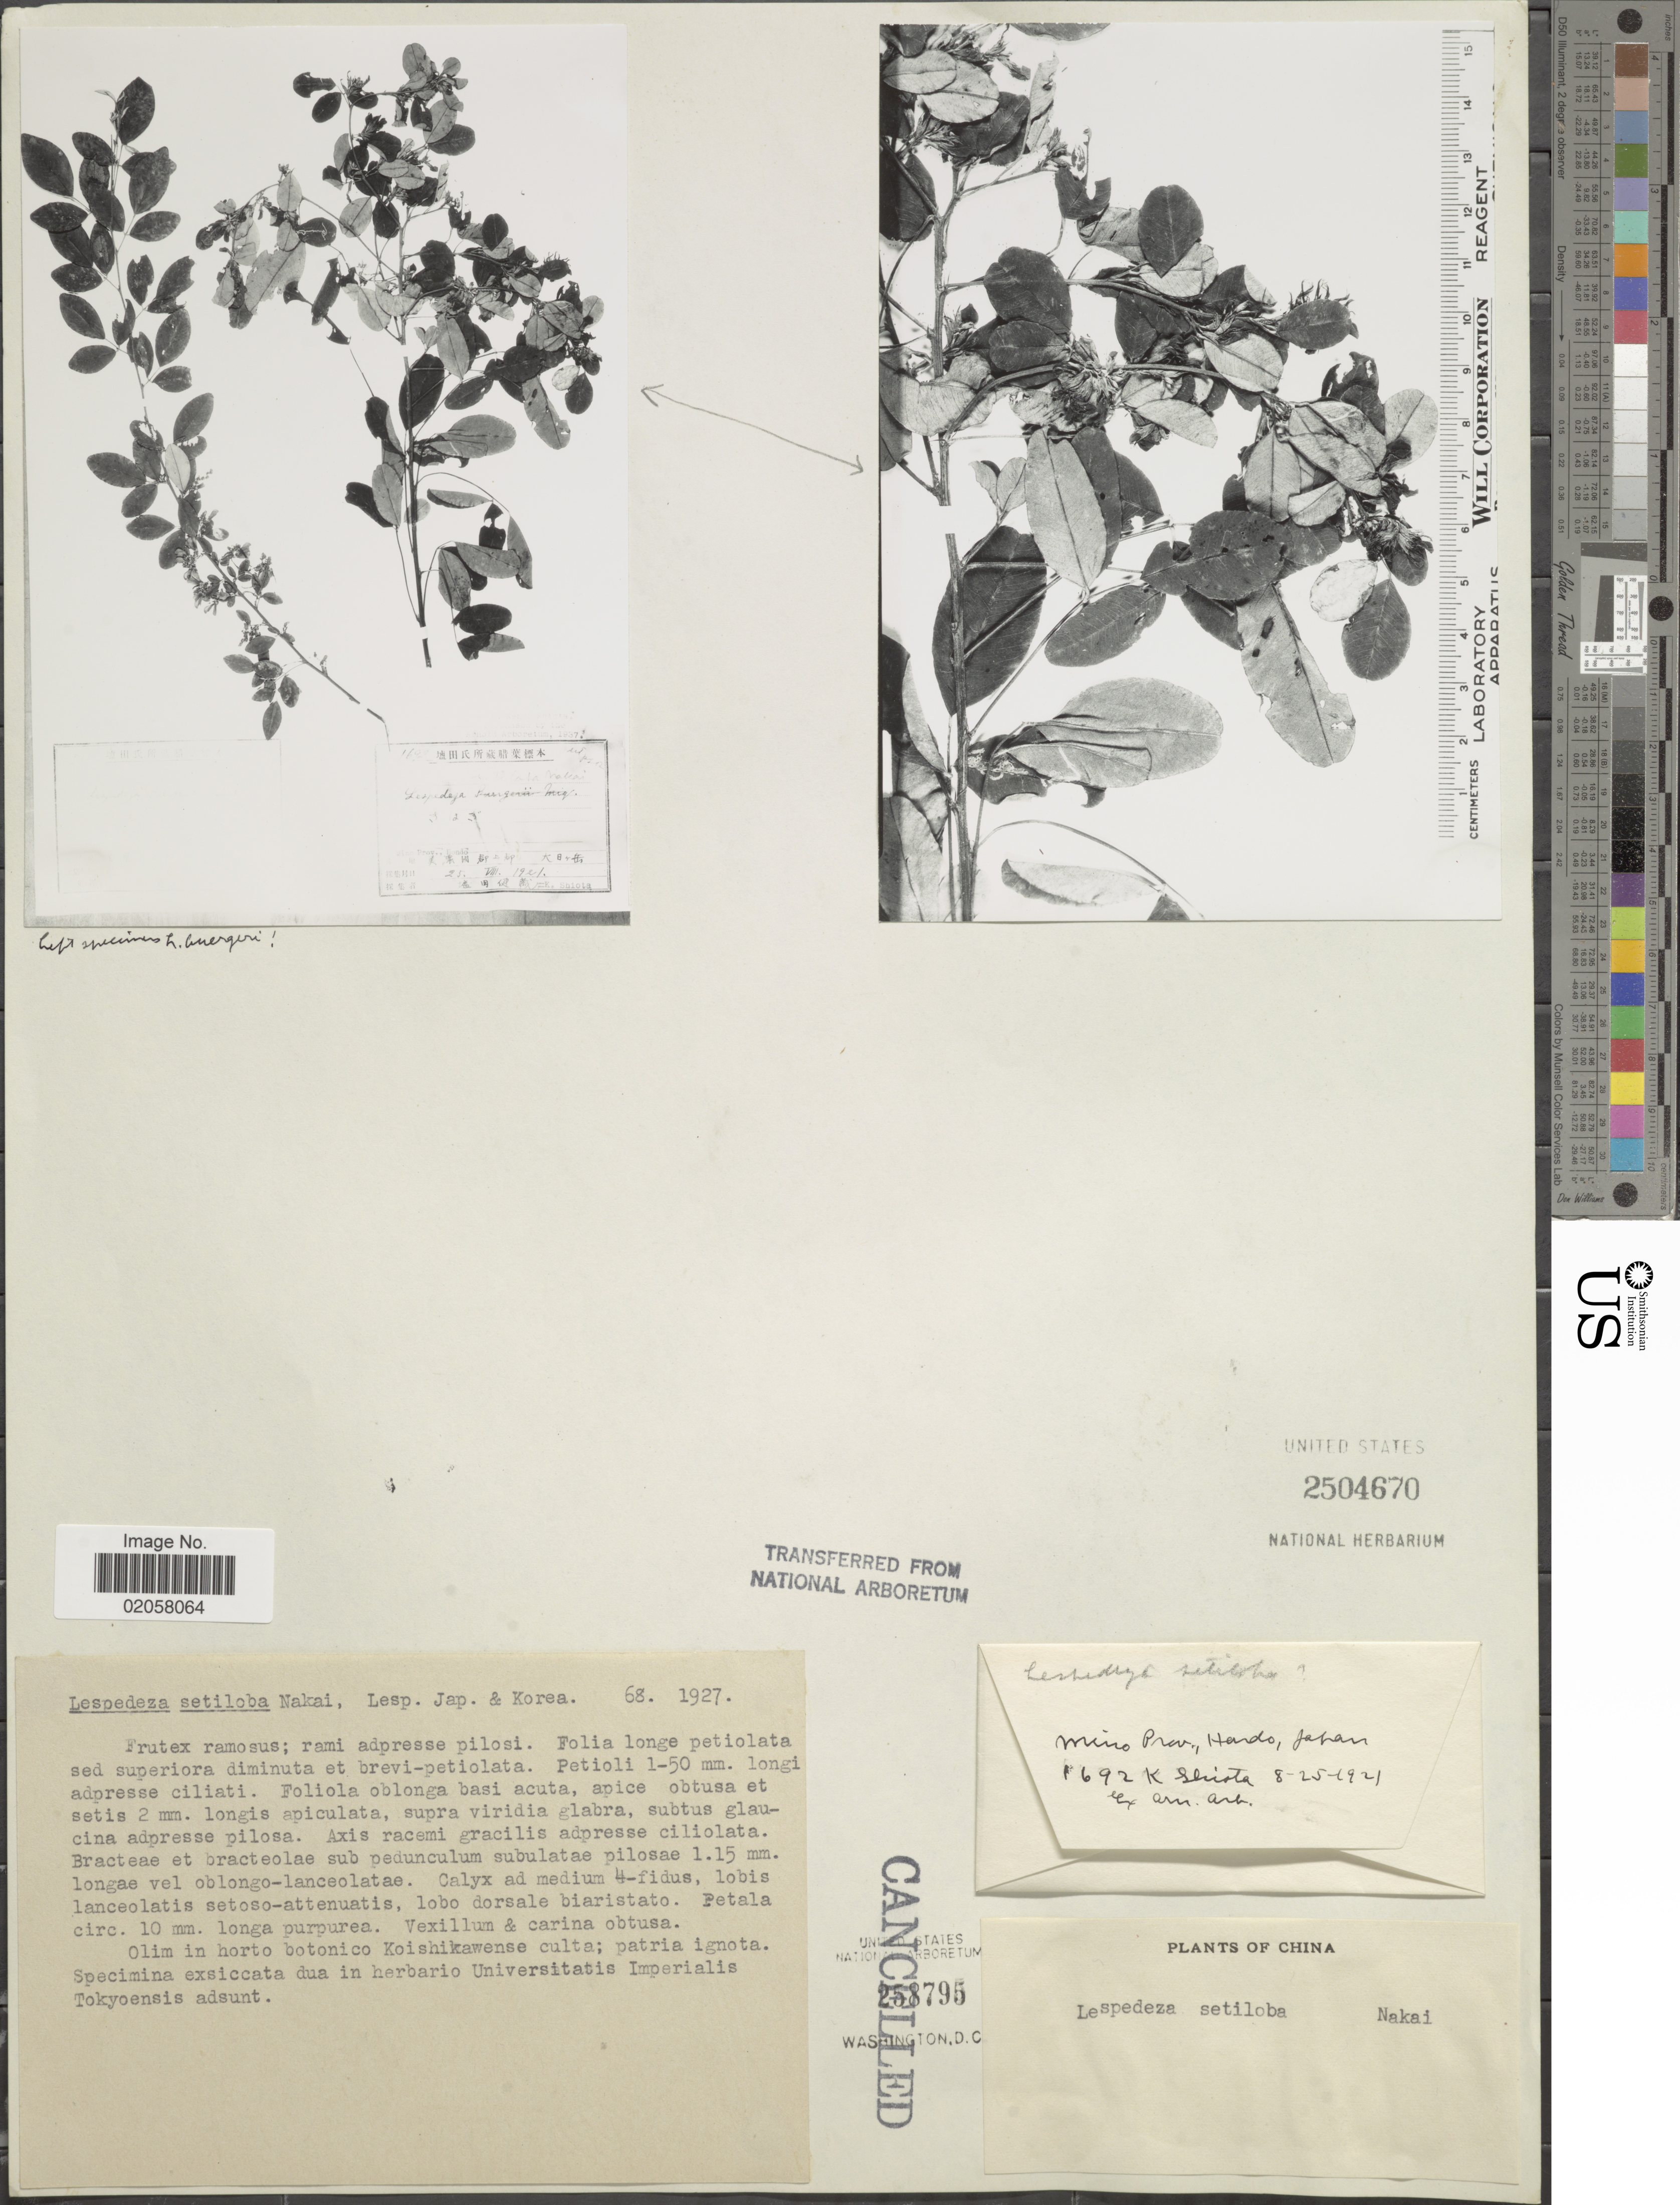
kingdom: Plantae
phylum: Tracheophyta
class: Magnoliopsida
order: Fabales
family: Fabaceae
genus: Lespedeza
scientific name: Lespedeza setiloba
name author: Nakai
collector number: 68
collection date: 1921-08-25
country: Japan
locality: Mino Prov, Hondo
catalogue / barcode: US 2504670